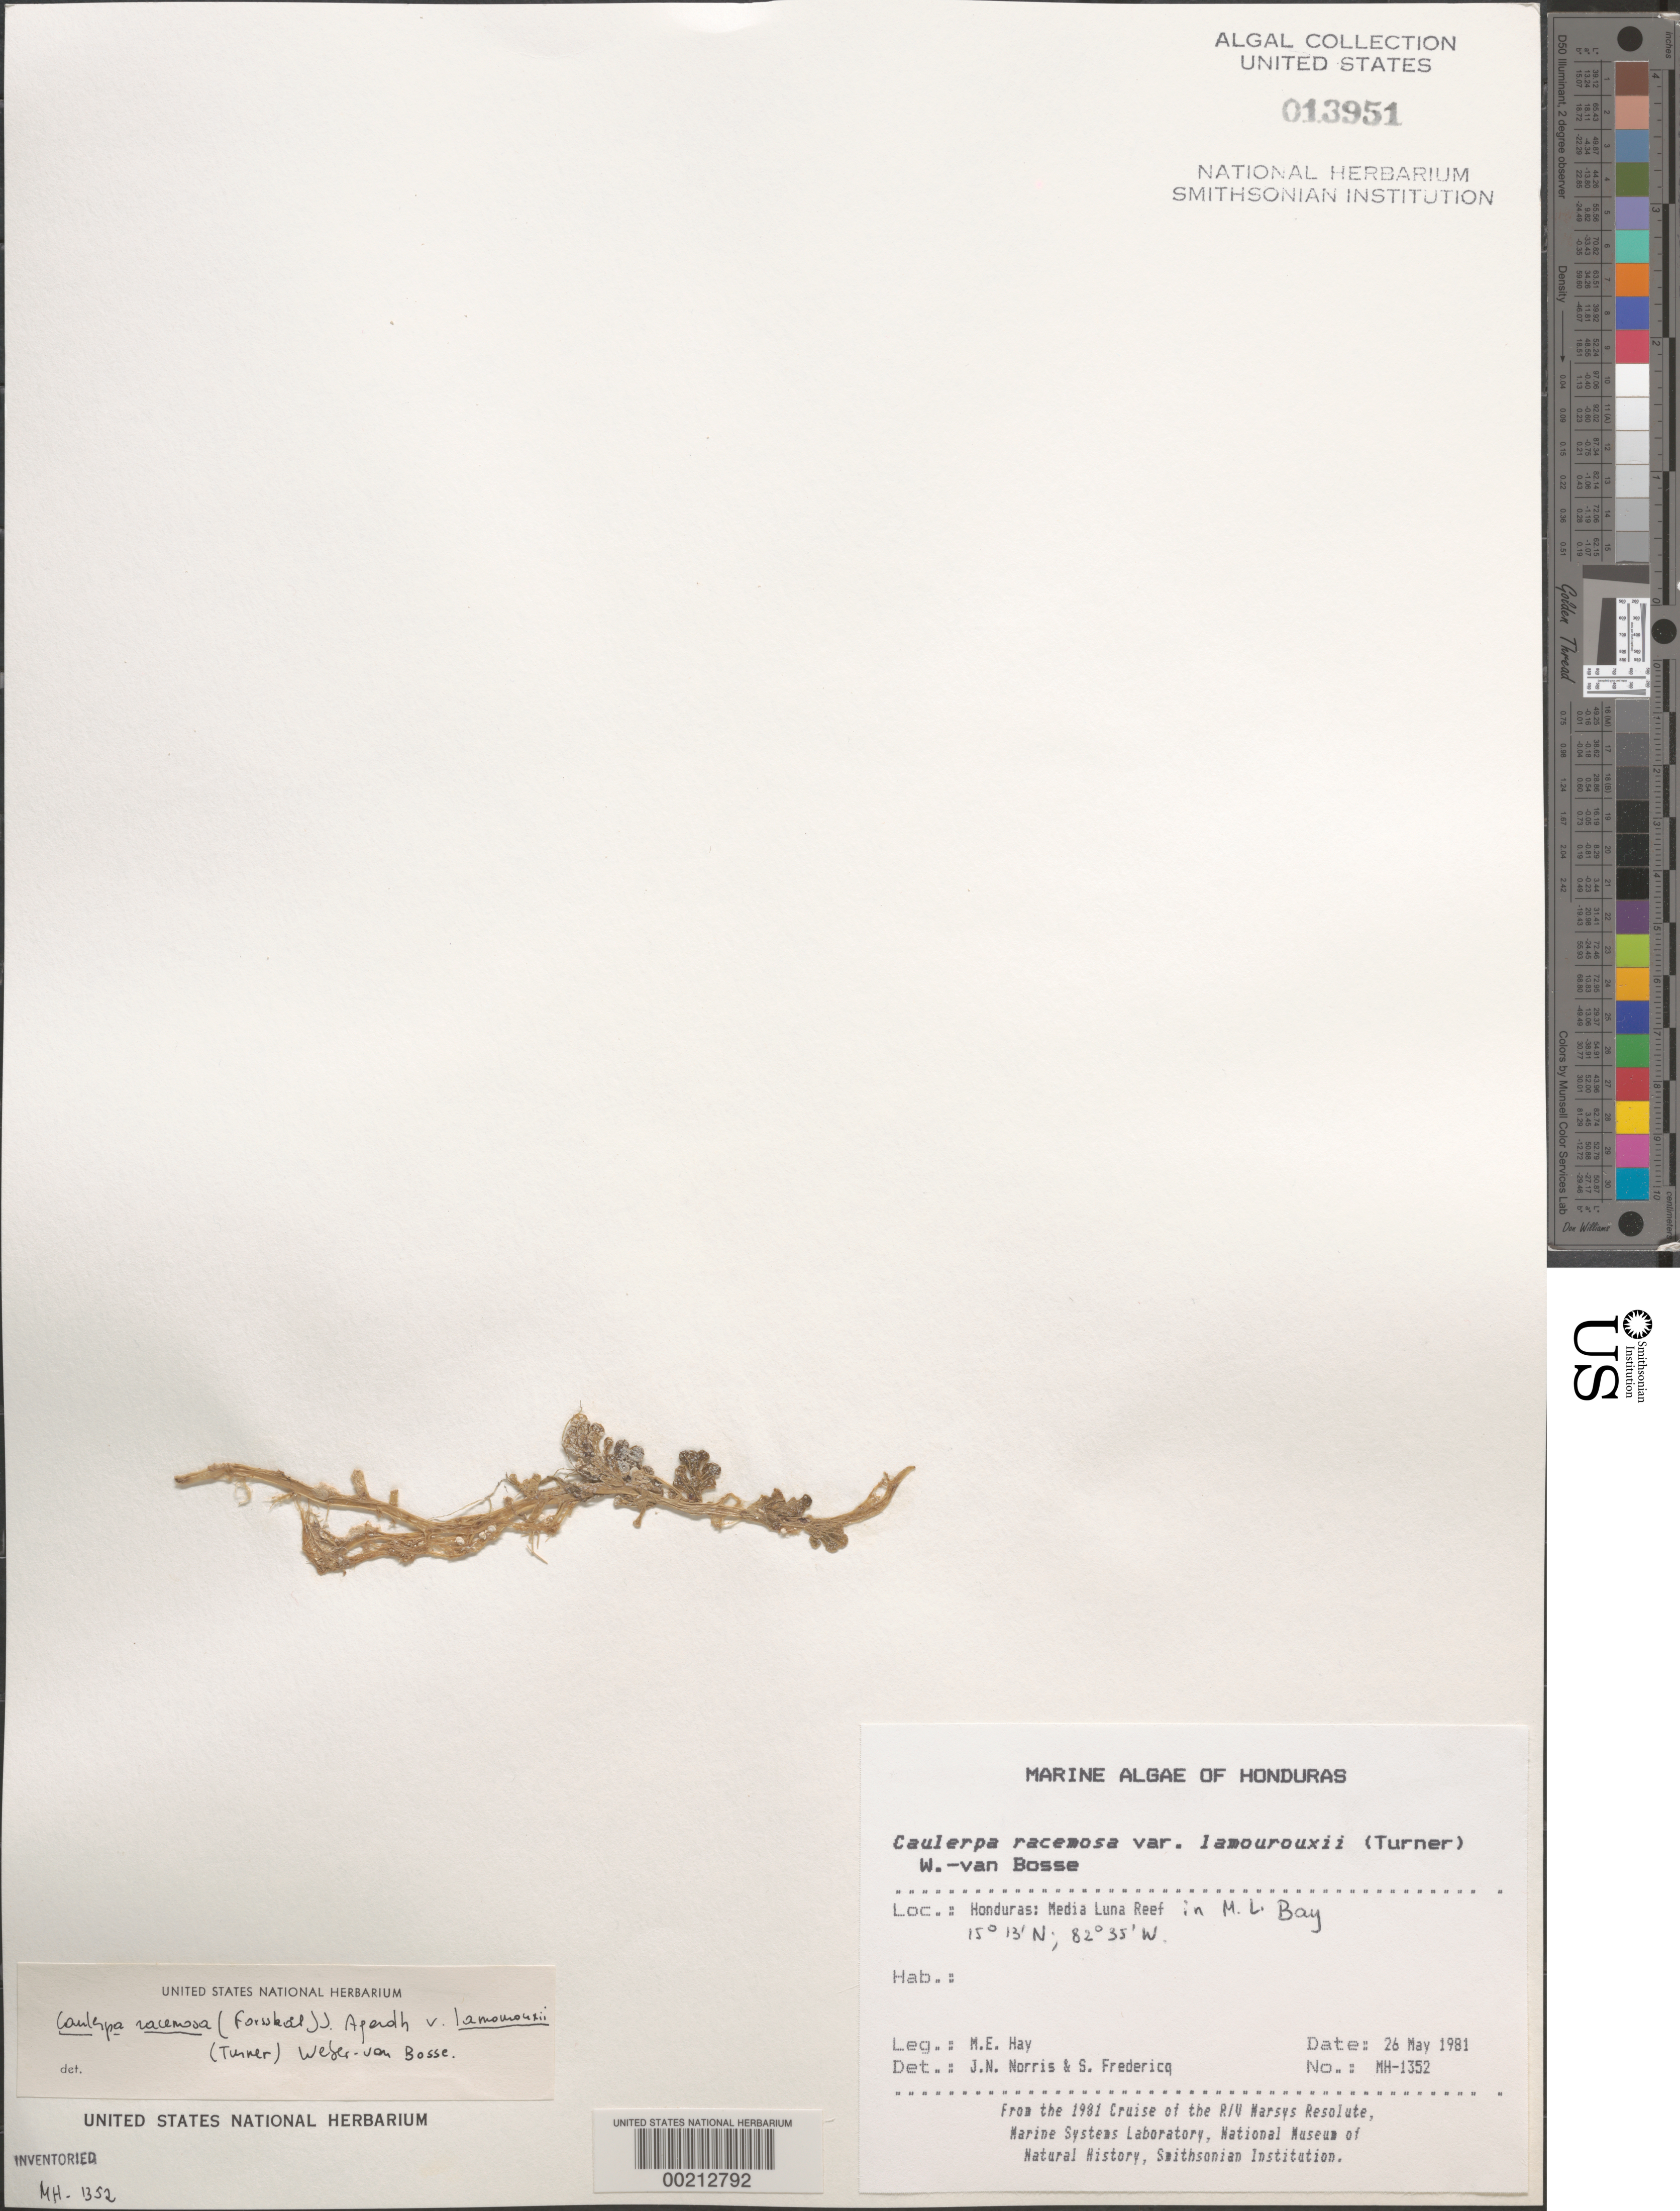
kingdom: Plantae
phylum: Chlorophyta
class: Ulvophyceae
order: Bryopsidales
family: Caulerpaceae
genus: Caulerpa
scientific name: Caulerpa racemosa var. lamourouxii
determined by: Norris, J. N.; Fredericq, S.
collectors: M. E. Hay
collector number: MEH-1352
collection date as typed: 26 May 1981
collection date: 1981-05-26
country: Honduras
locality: Media Luna Reef, Media Luna Bay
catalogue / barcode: US 13951